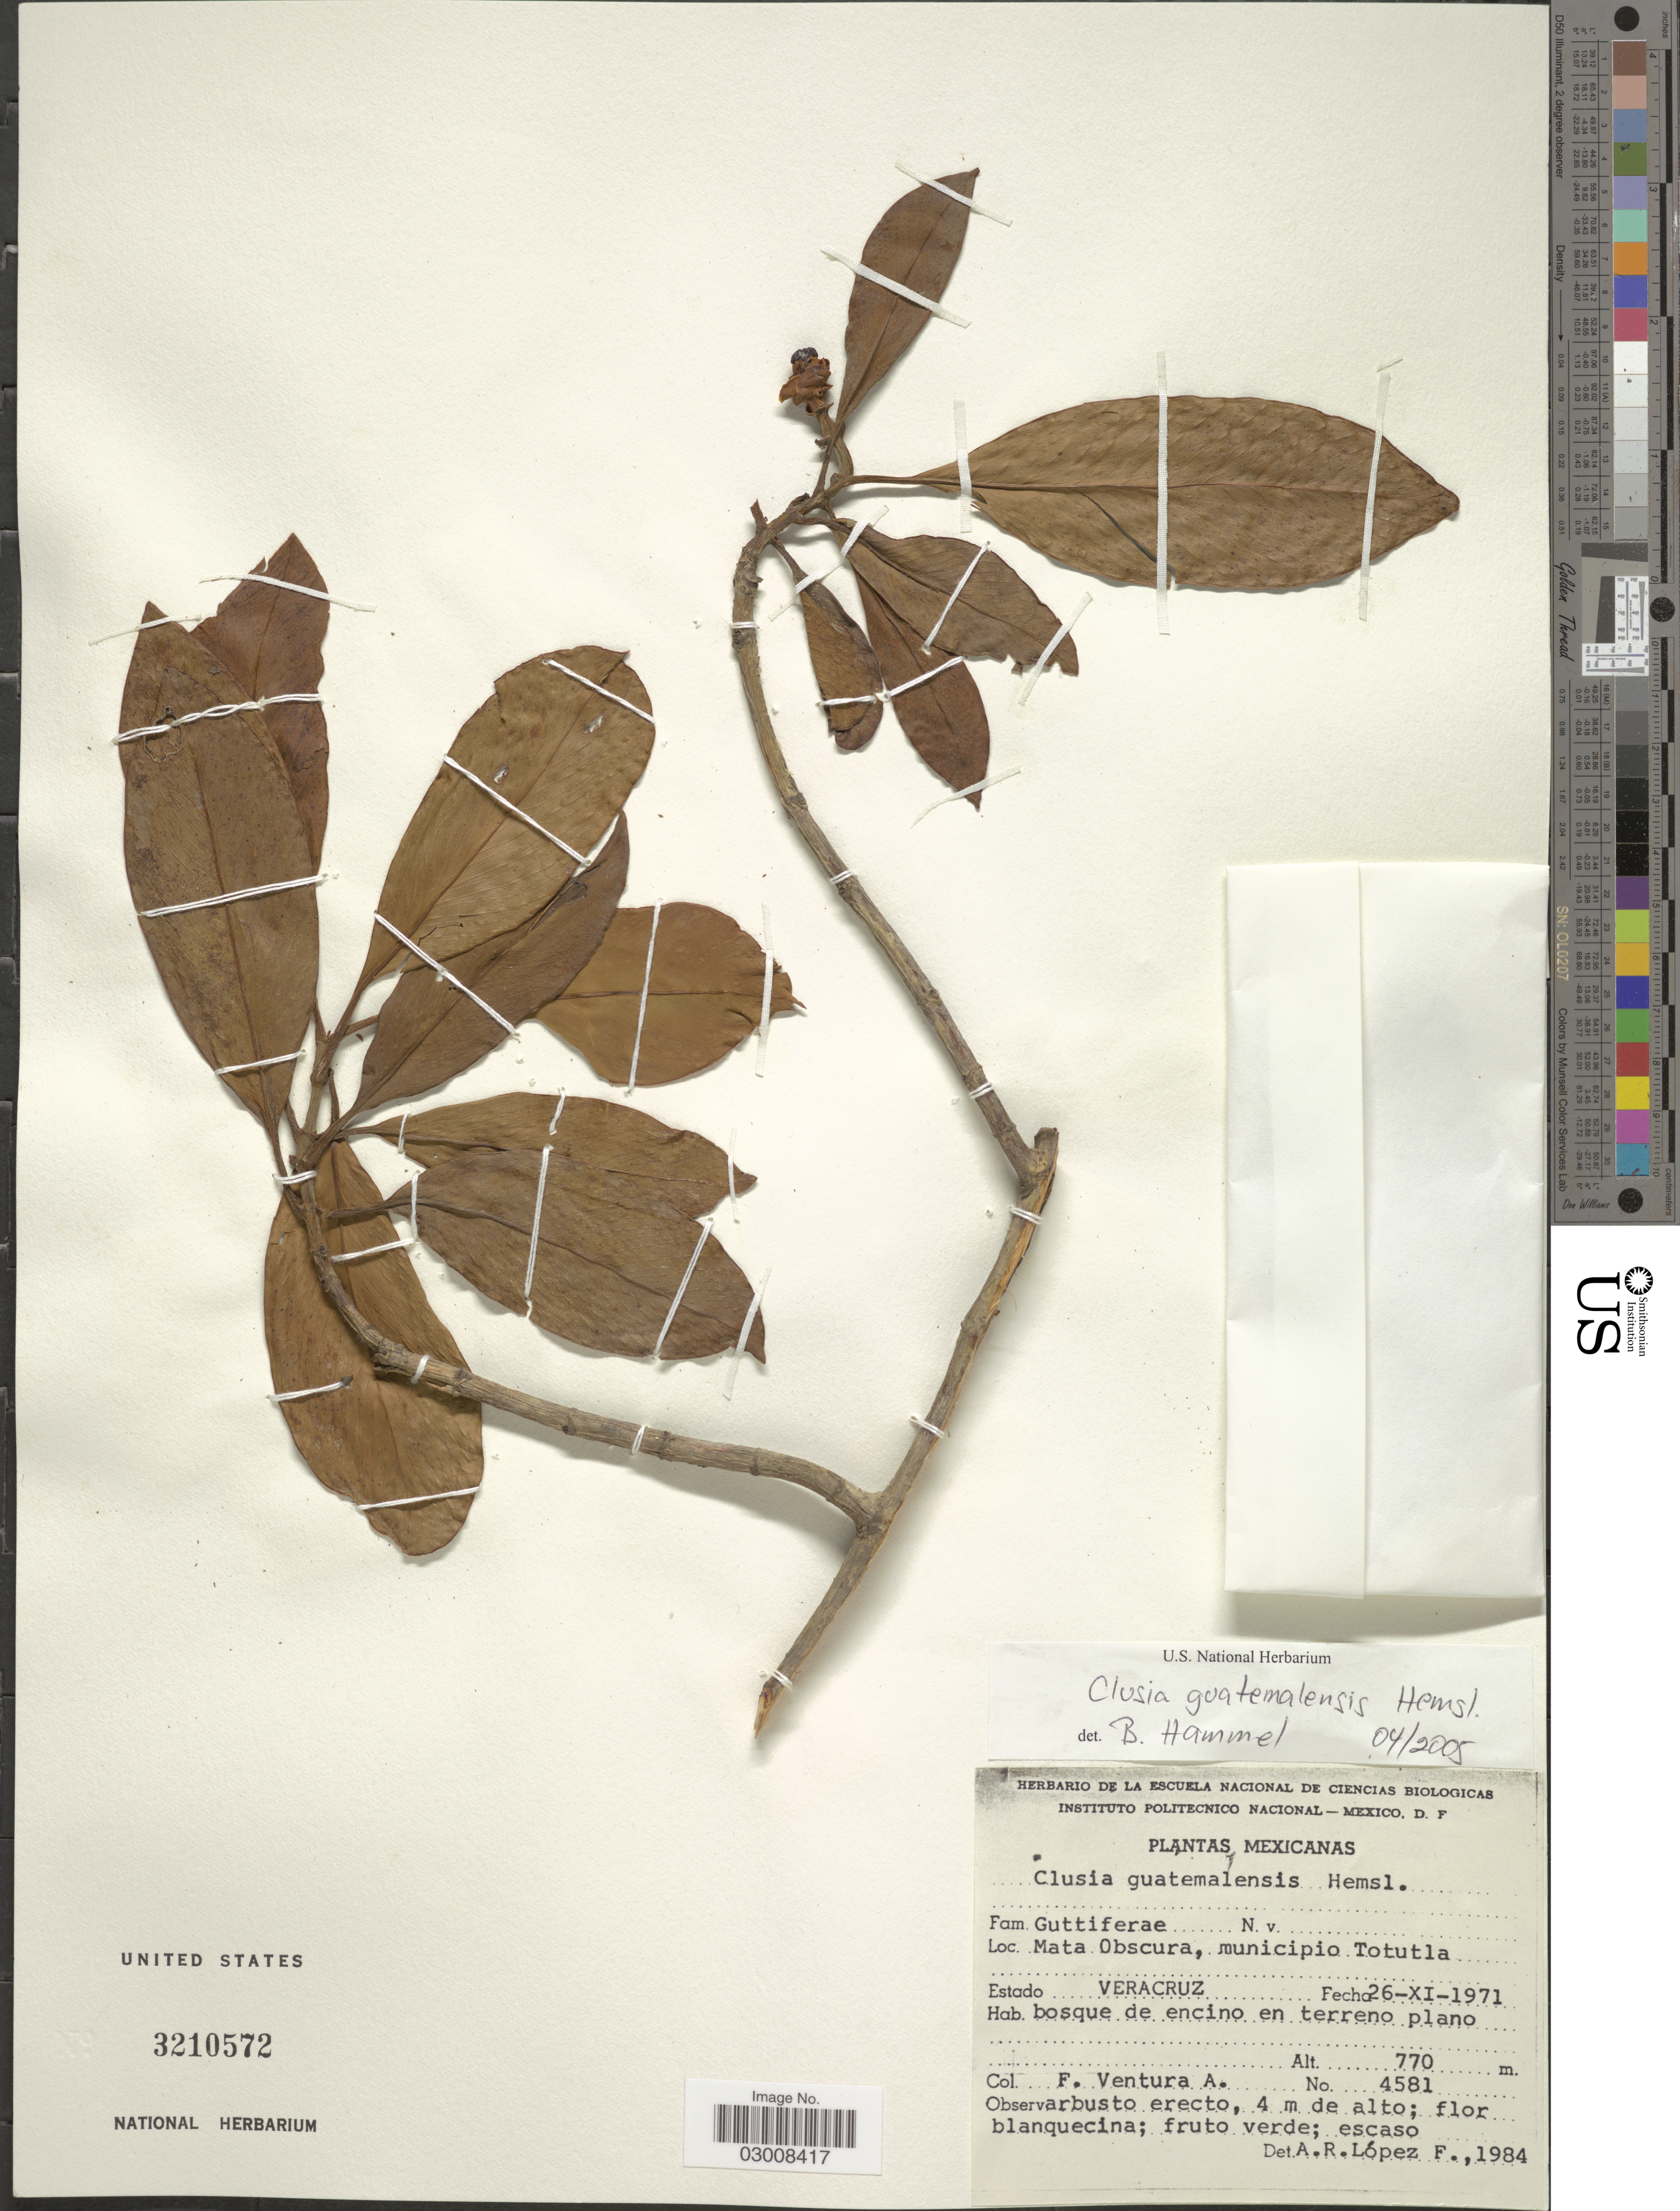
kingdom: Plantae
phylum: Tracheophyta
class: Magnoliopsida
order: Malpighiales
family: Clusiaceae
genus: Clusia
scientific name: Clusia guatemalensis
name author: Hemsl.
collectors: F. Ventura A.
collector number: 4581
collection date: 1971-11-26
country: Mexico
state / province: Veracruz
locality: Mata Obscura, municipio Totutla.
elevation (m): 770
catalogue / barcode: US 3210572